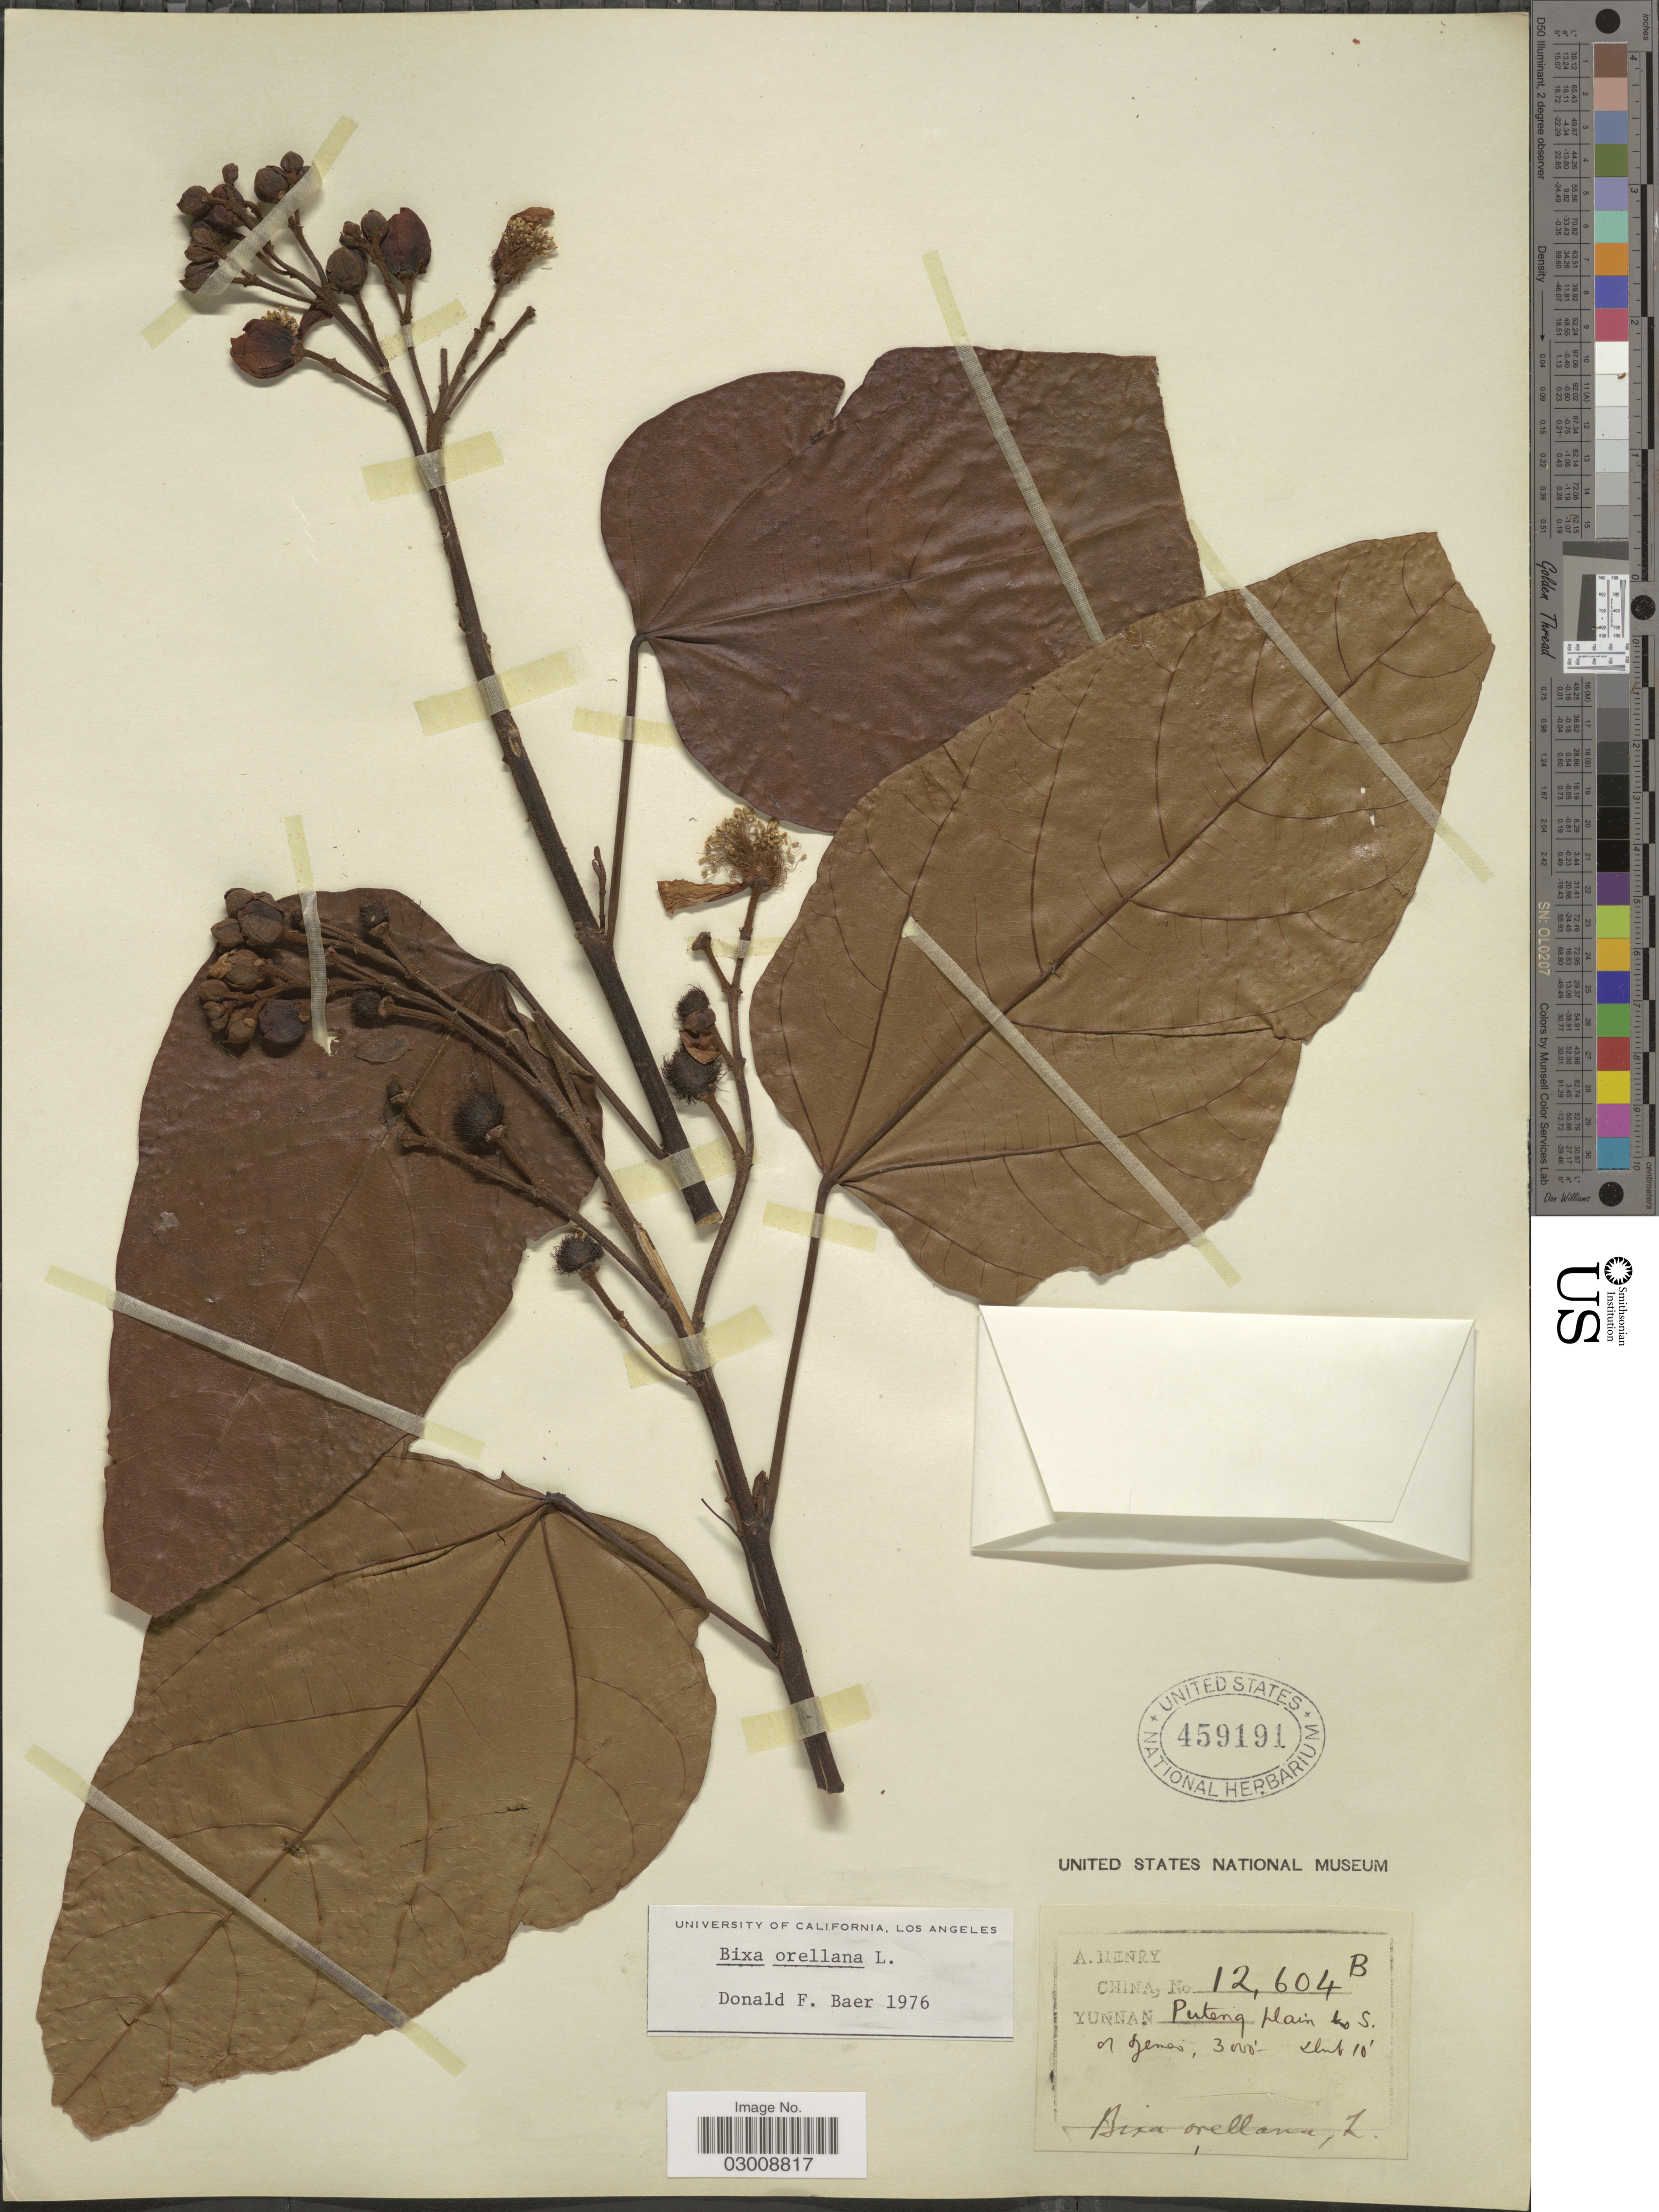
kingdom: Plantae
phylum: Tracheophyta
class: Magnoliopsida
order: Malvales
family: Bixaceae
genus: Bixa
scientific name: Bixa orellana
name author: L.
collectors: A. Henry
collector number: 12604 B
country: China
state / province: Yunnan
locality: Puteng plain to S. of Szemoa.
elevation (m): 914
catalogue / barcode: US 459191